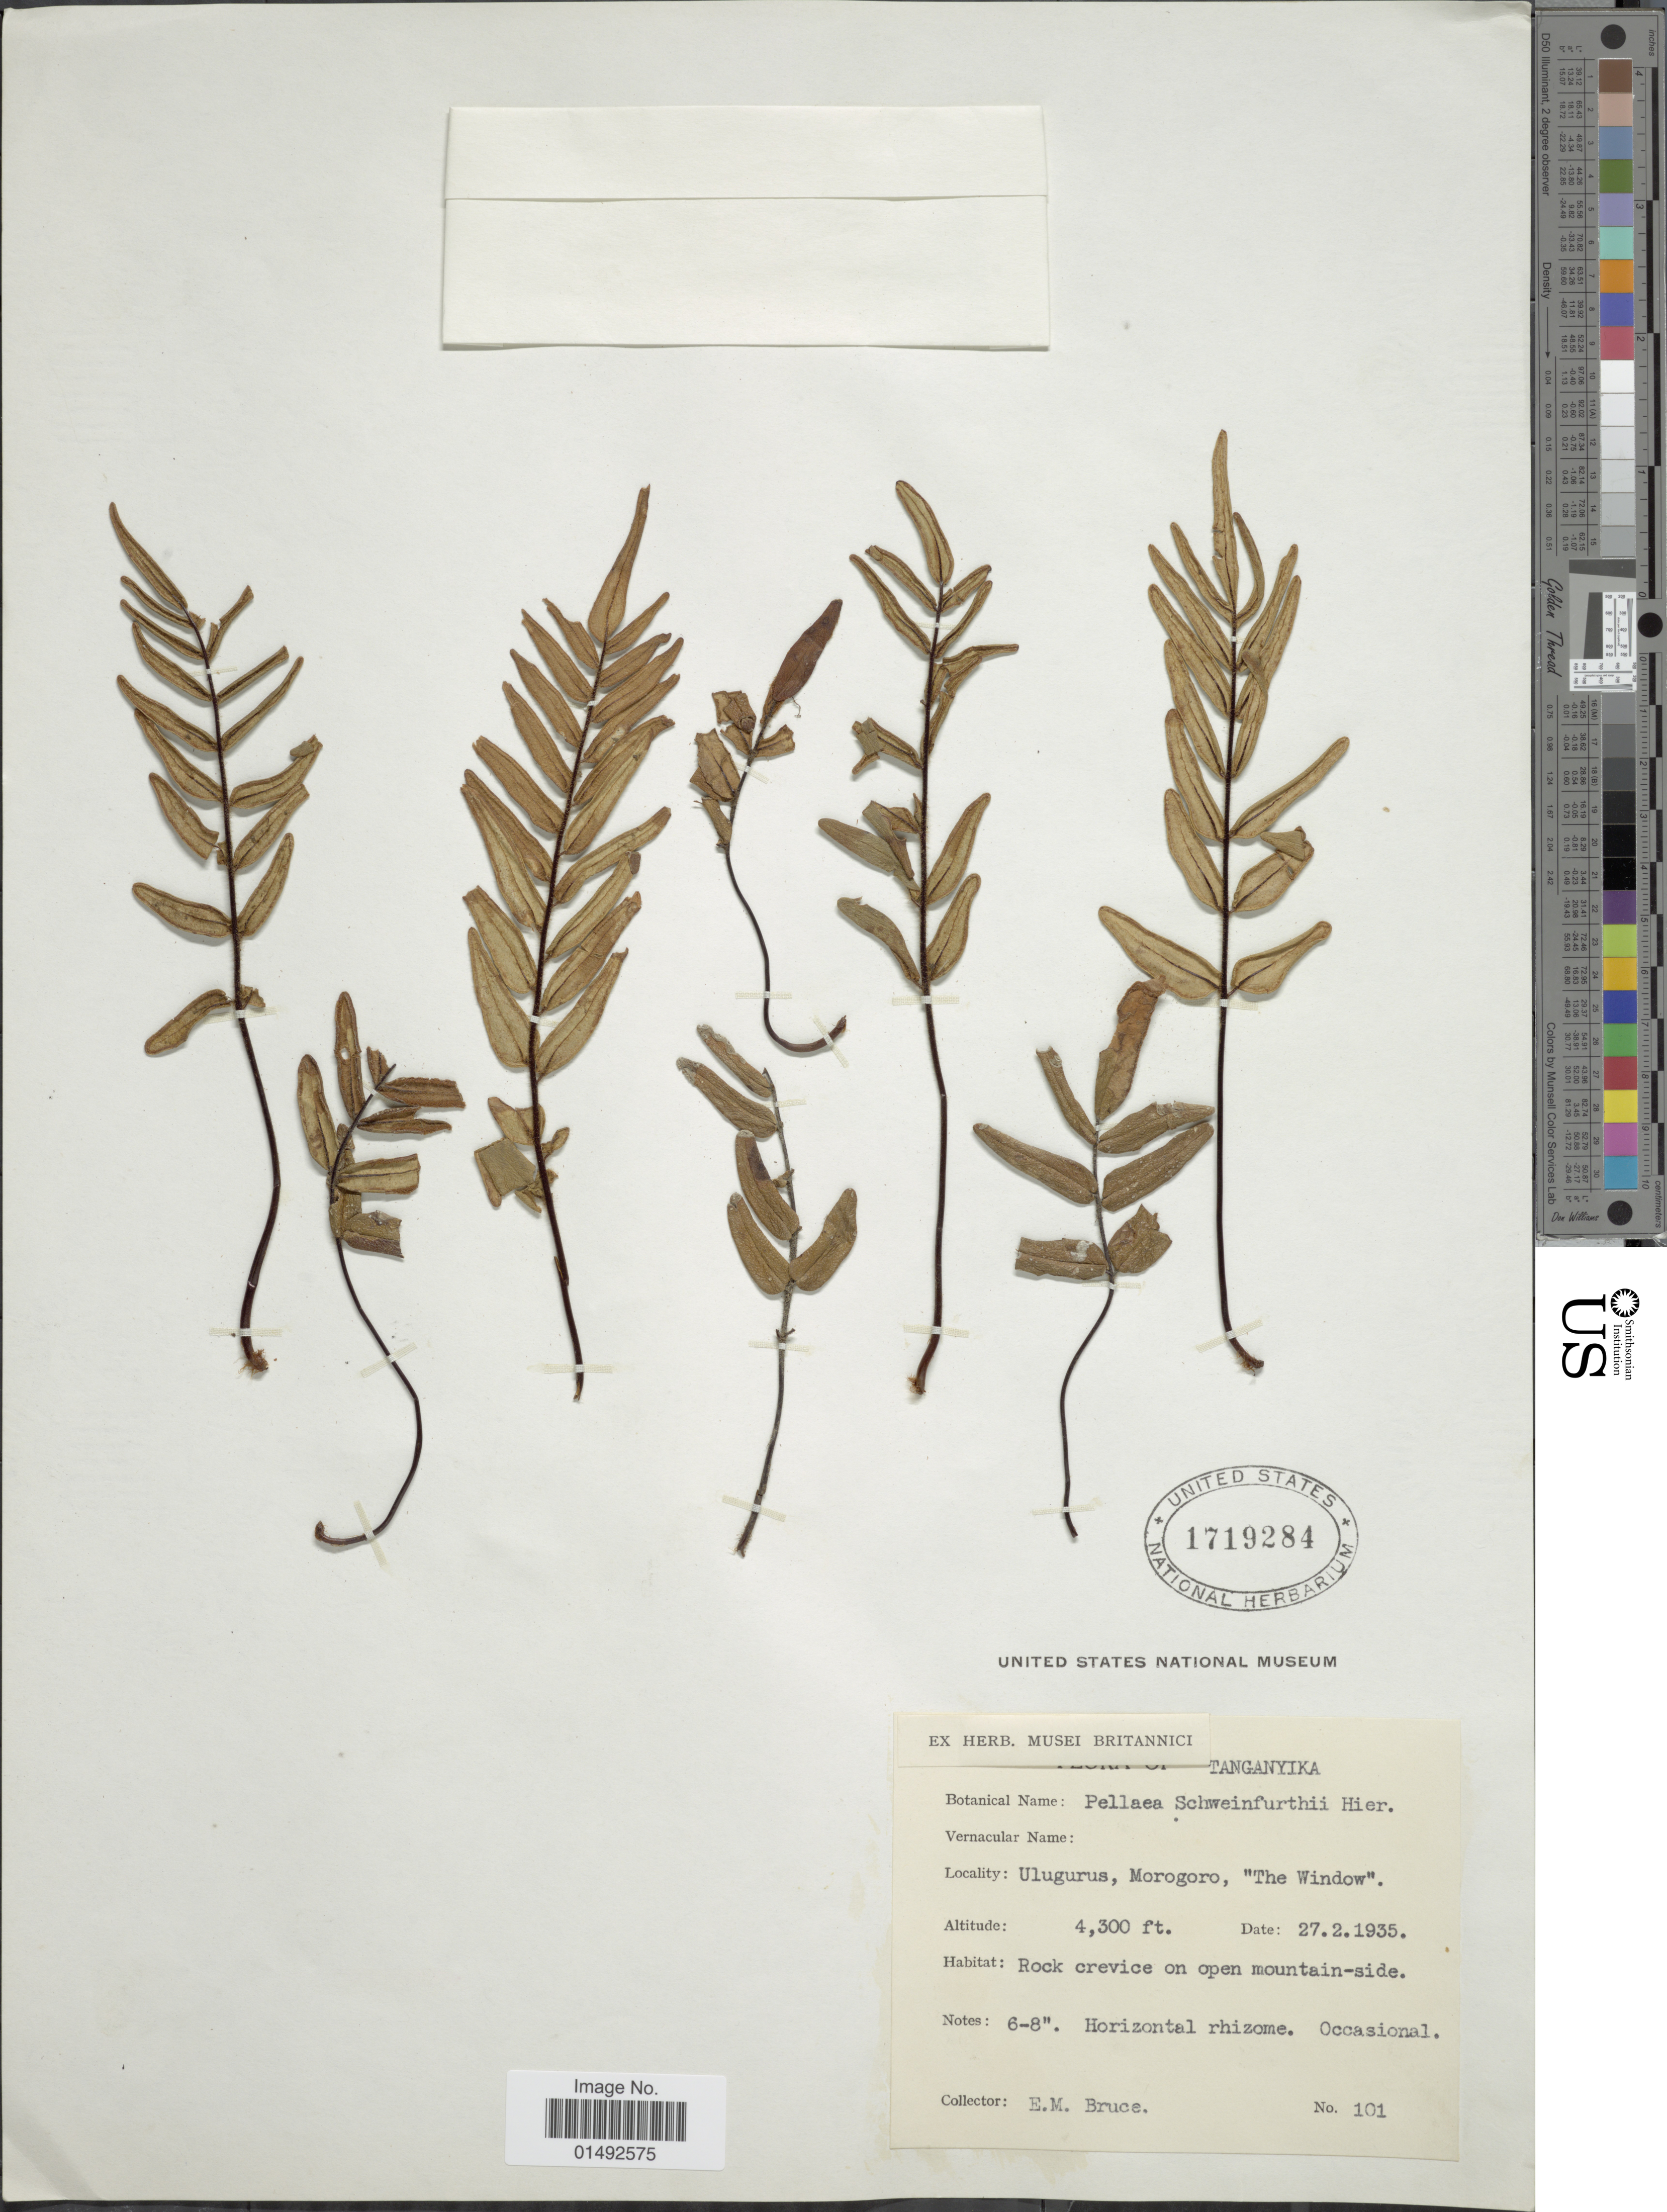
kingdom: Plantae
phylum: Tracheophyta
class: Polypodiopsida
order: Polypodiales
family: Pteridaceae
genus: Pellaea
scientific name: Pellaea schweinfurthii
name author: (Hieron.) Diels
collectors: E. Bruce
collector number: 101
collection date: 1935-02-27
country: Tanzania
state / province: Morogoro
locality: Tangayika, Ulugurus, Morogoro, 'The Window'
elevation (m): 1311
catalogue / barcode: US 1719284